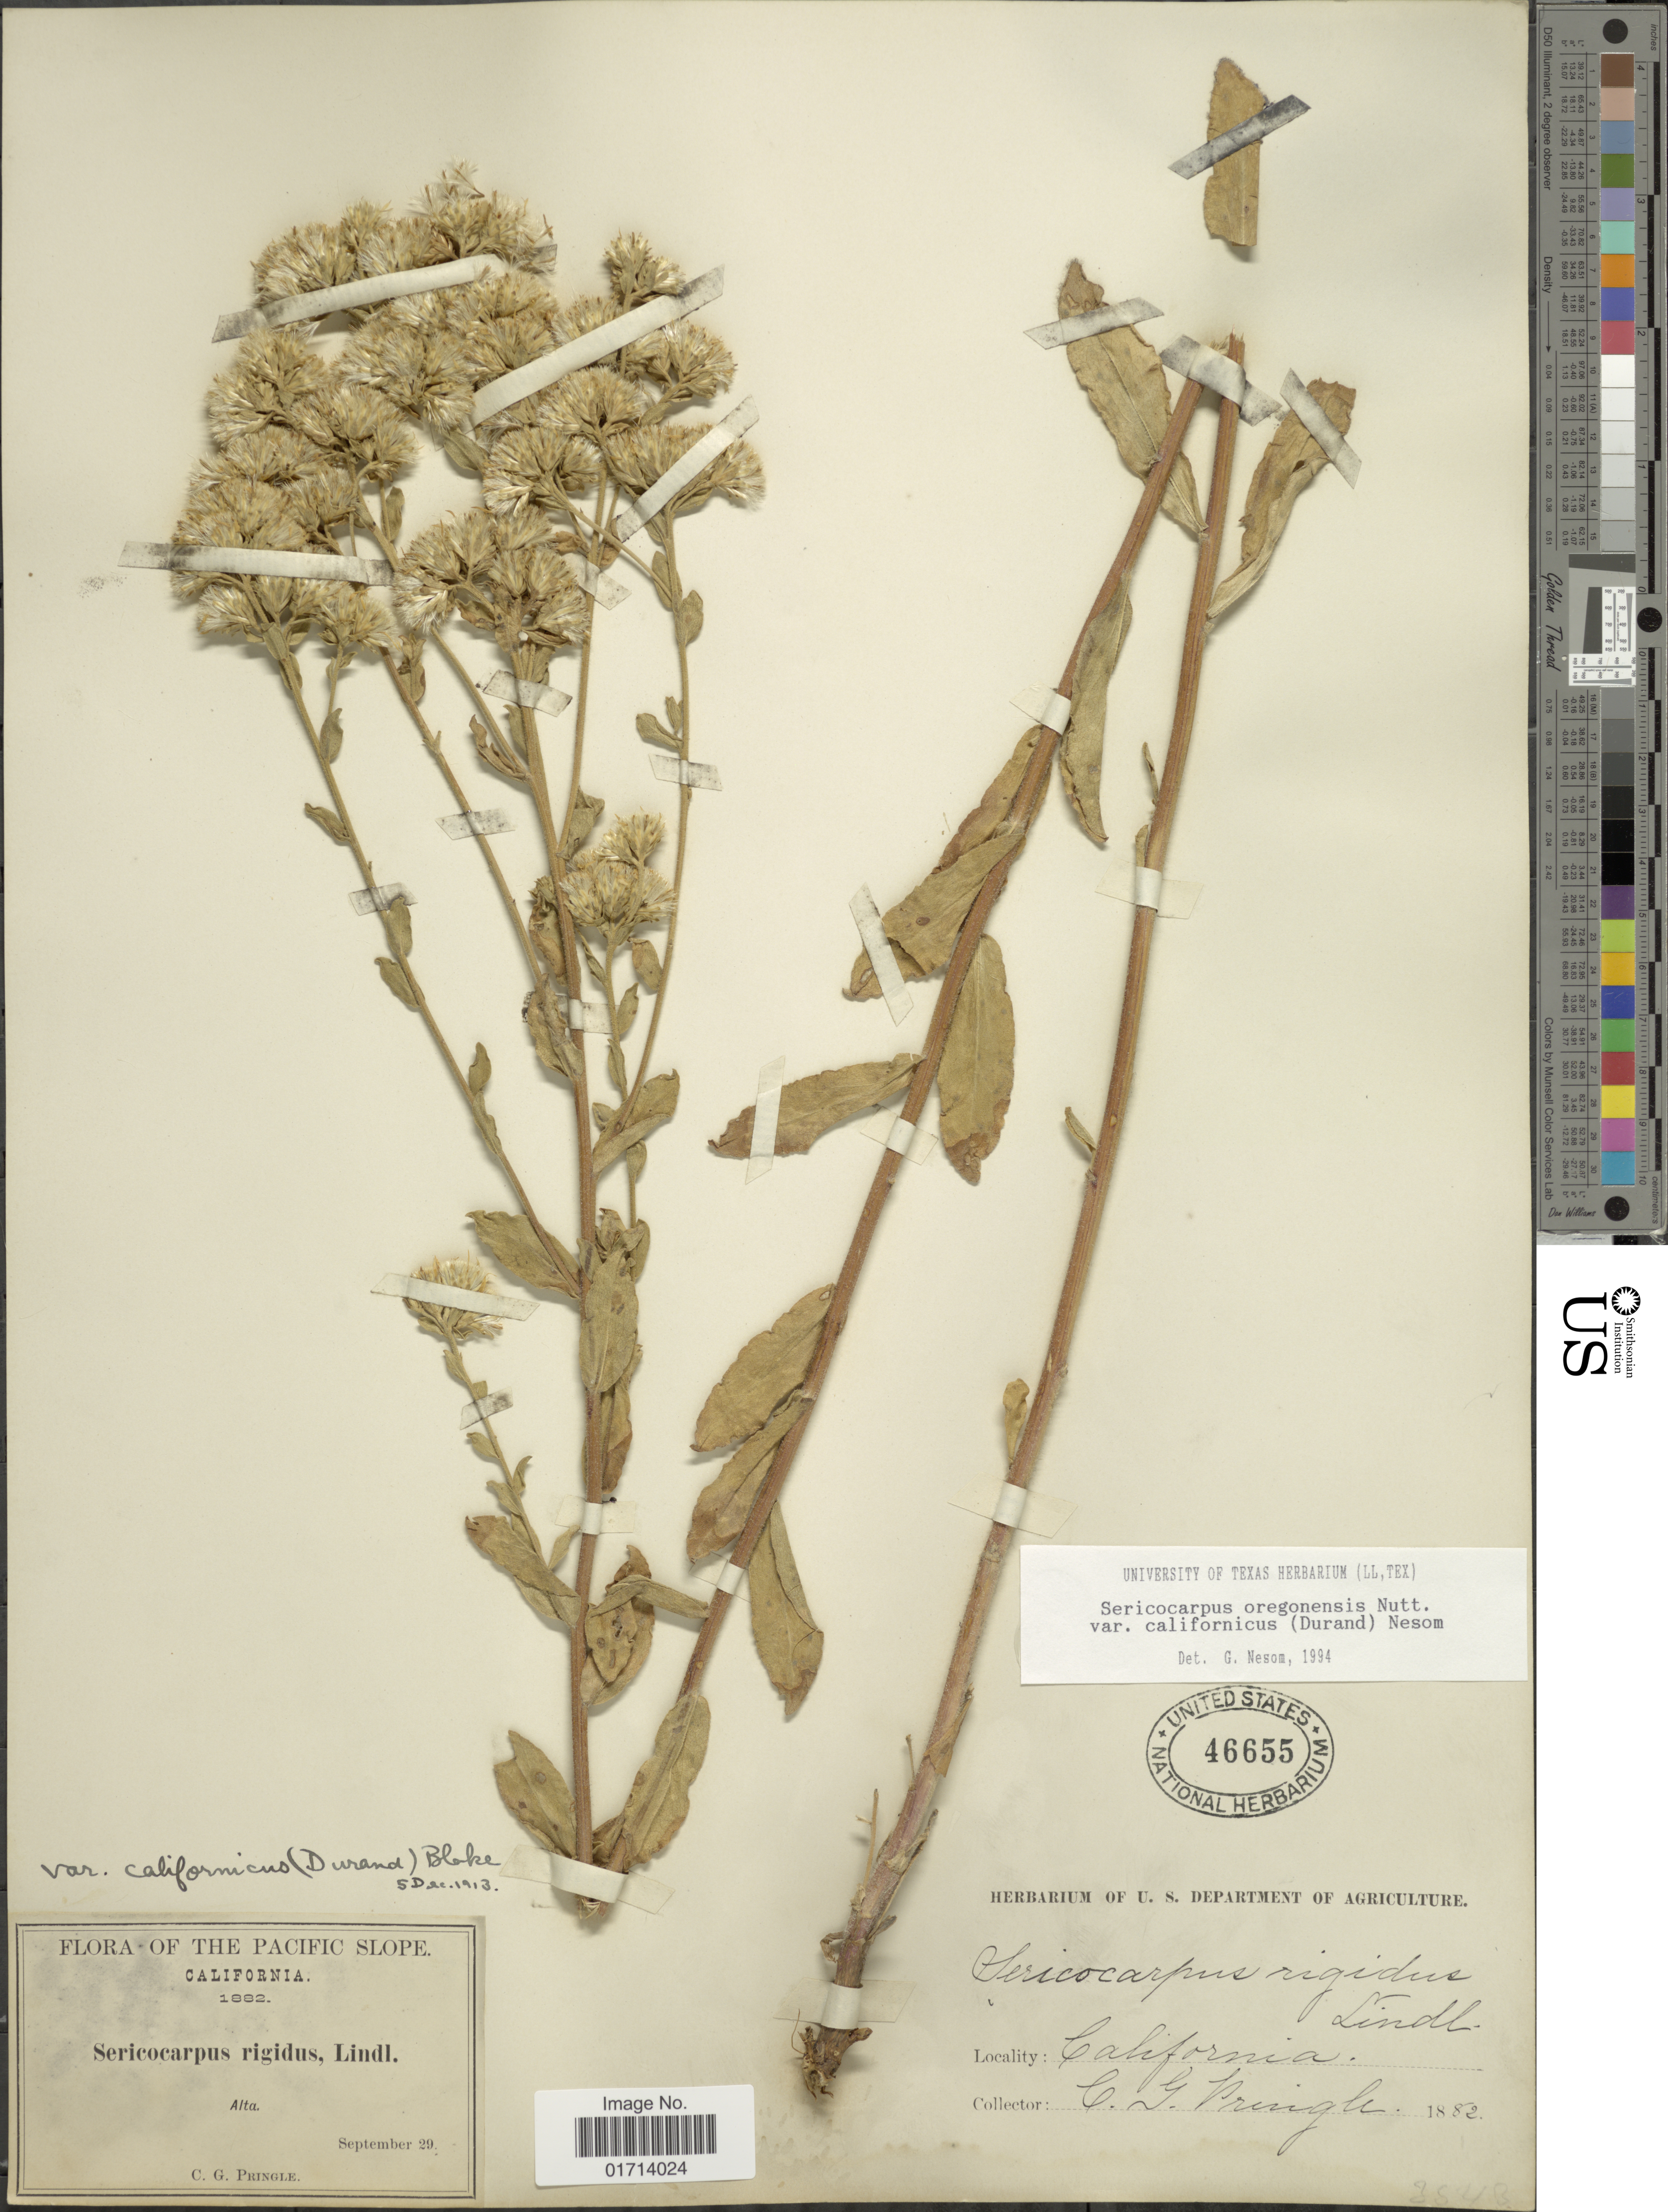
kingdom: Plantae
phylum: Tracheophyta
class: Magnoliopsida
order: Asterales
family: Asteraceae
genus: Sericocarpus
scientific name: Sericocarpus oregonensis var. californicus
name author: (Durand) G.L. Nesom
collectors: C. G. Pringle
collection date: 1882-09-29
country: United States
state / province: California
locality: Pacific Slope, Alta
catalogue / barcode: US 46655